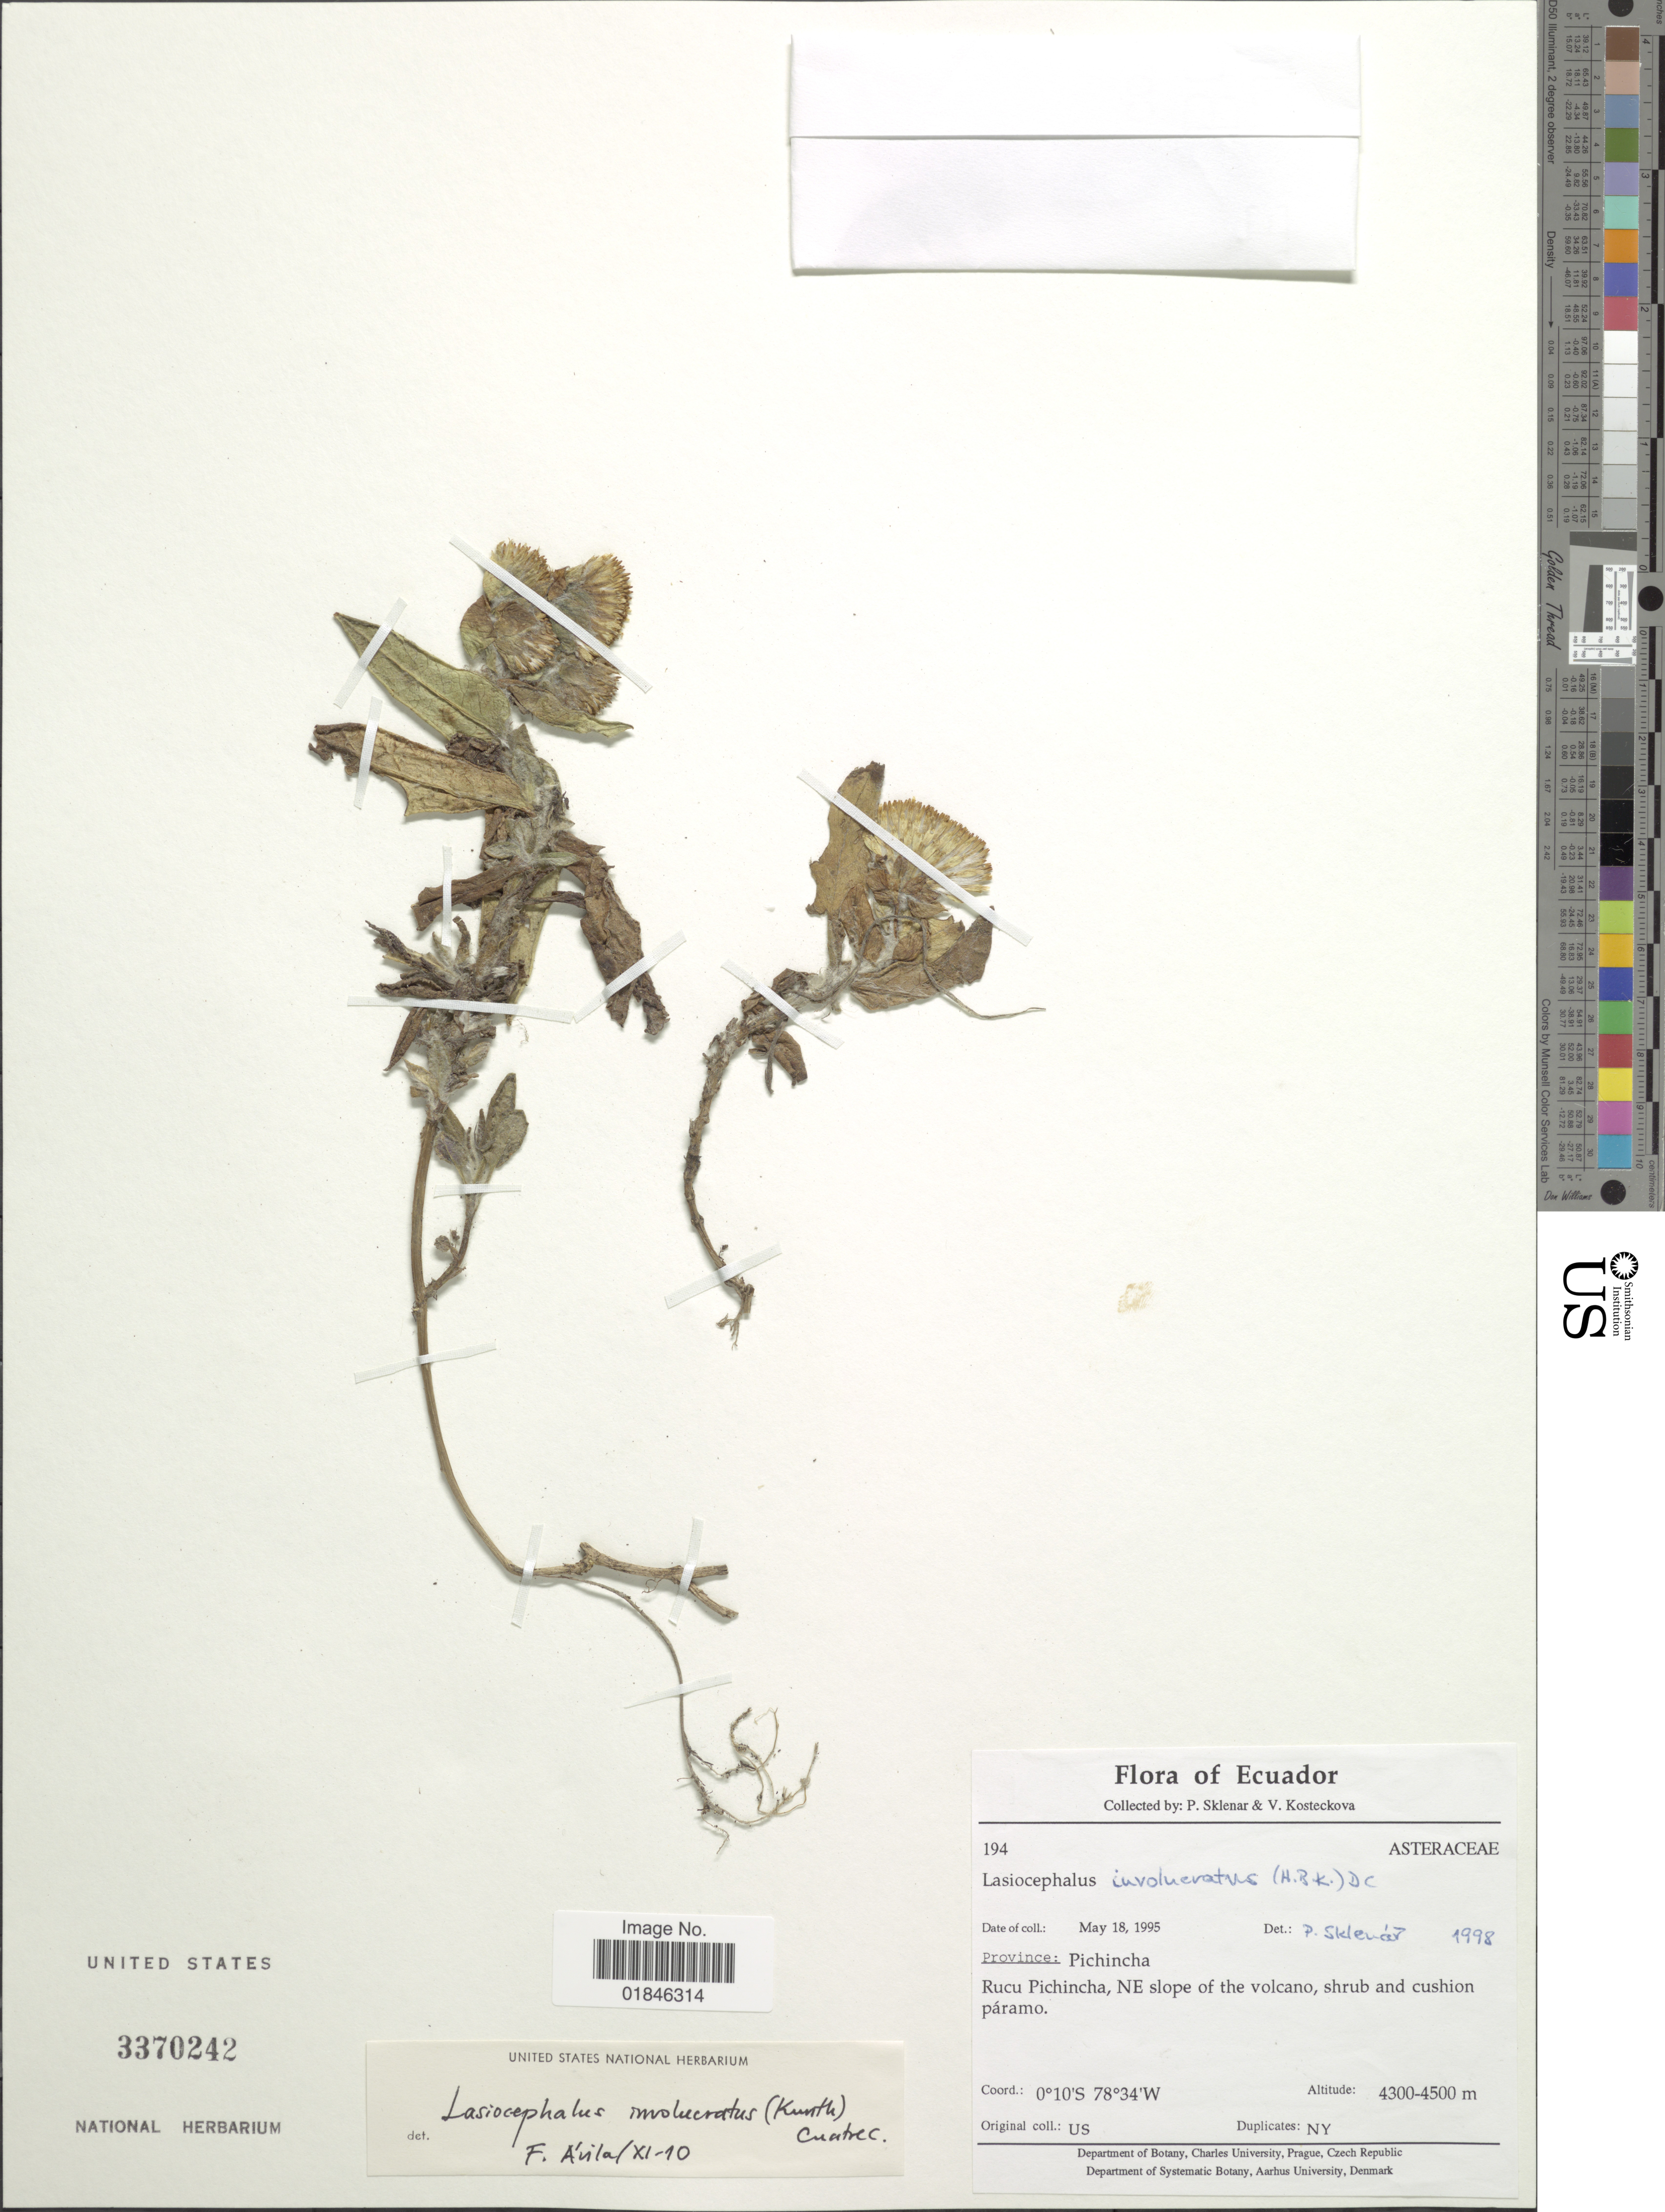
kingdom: Plantae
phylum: Tracheophyta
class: Magnoliopsida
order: Asterales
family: Asteraceae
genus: Senecio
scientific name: Senecio involucratus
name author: (Kunth) DC.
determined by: Salomon, Luciana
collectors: P. Sklenar & V. Kosteckova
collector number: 194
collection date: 1995-05-18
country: Ecuador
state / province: Pichincha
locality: Province: Pichincha. Rucu Pichincha, NE slope of the volcan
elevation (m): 4300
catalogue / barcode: US 3370242